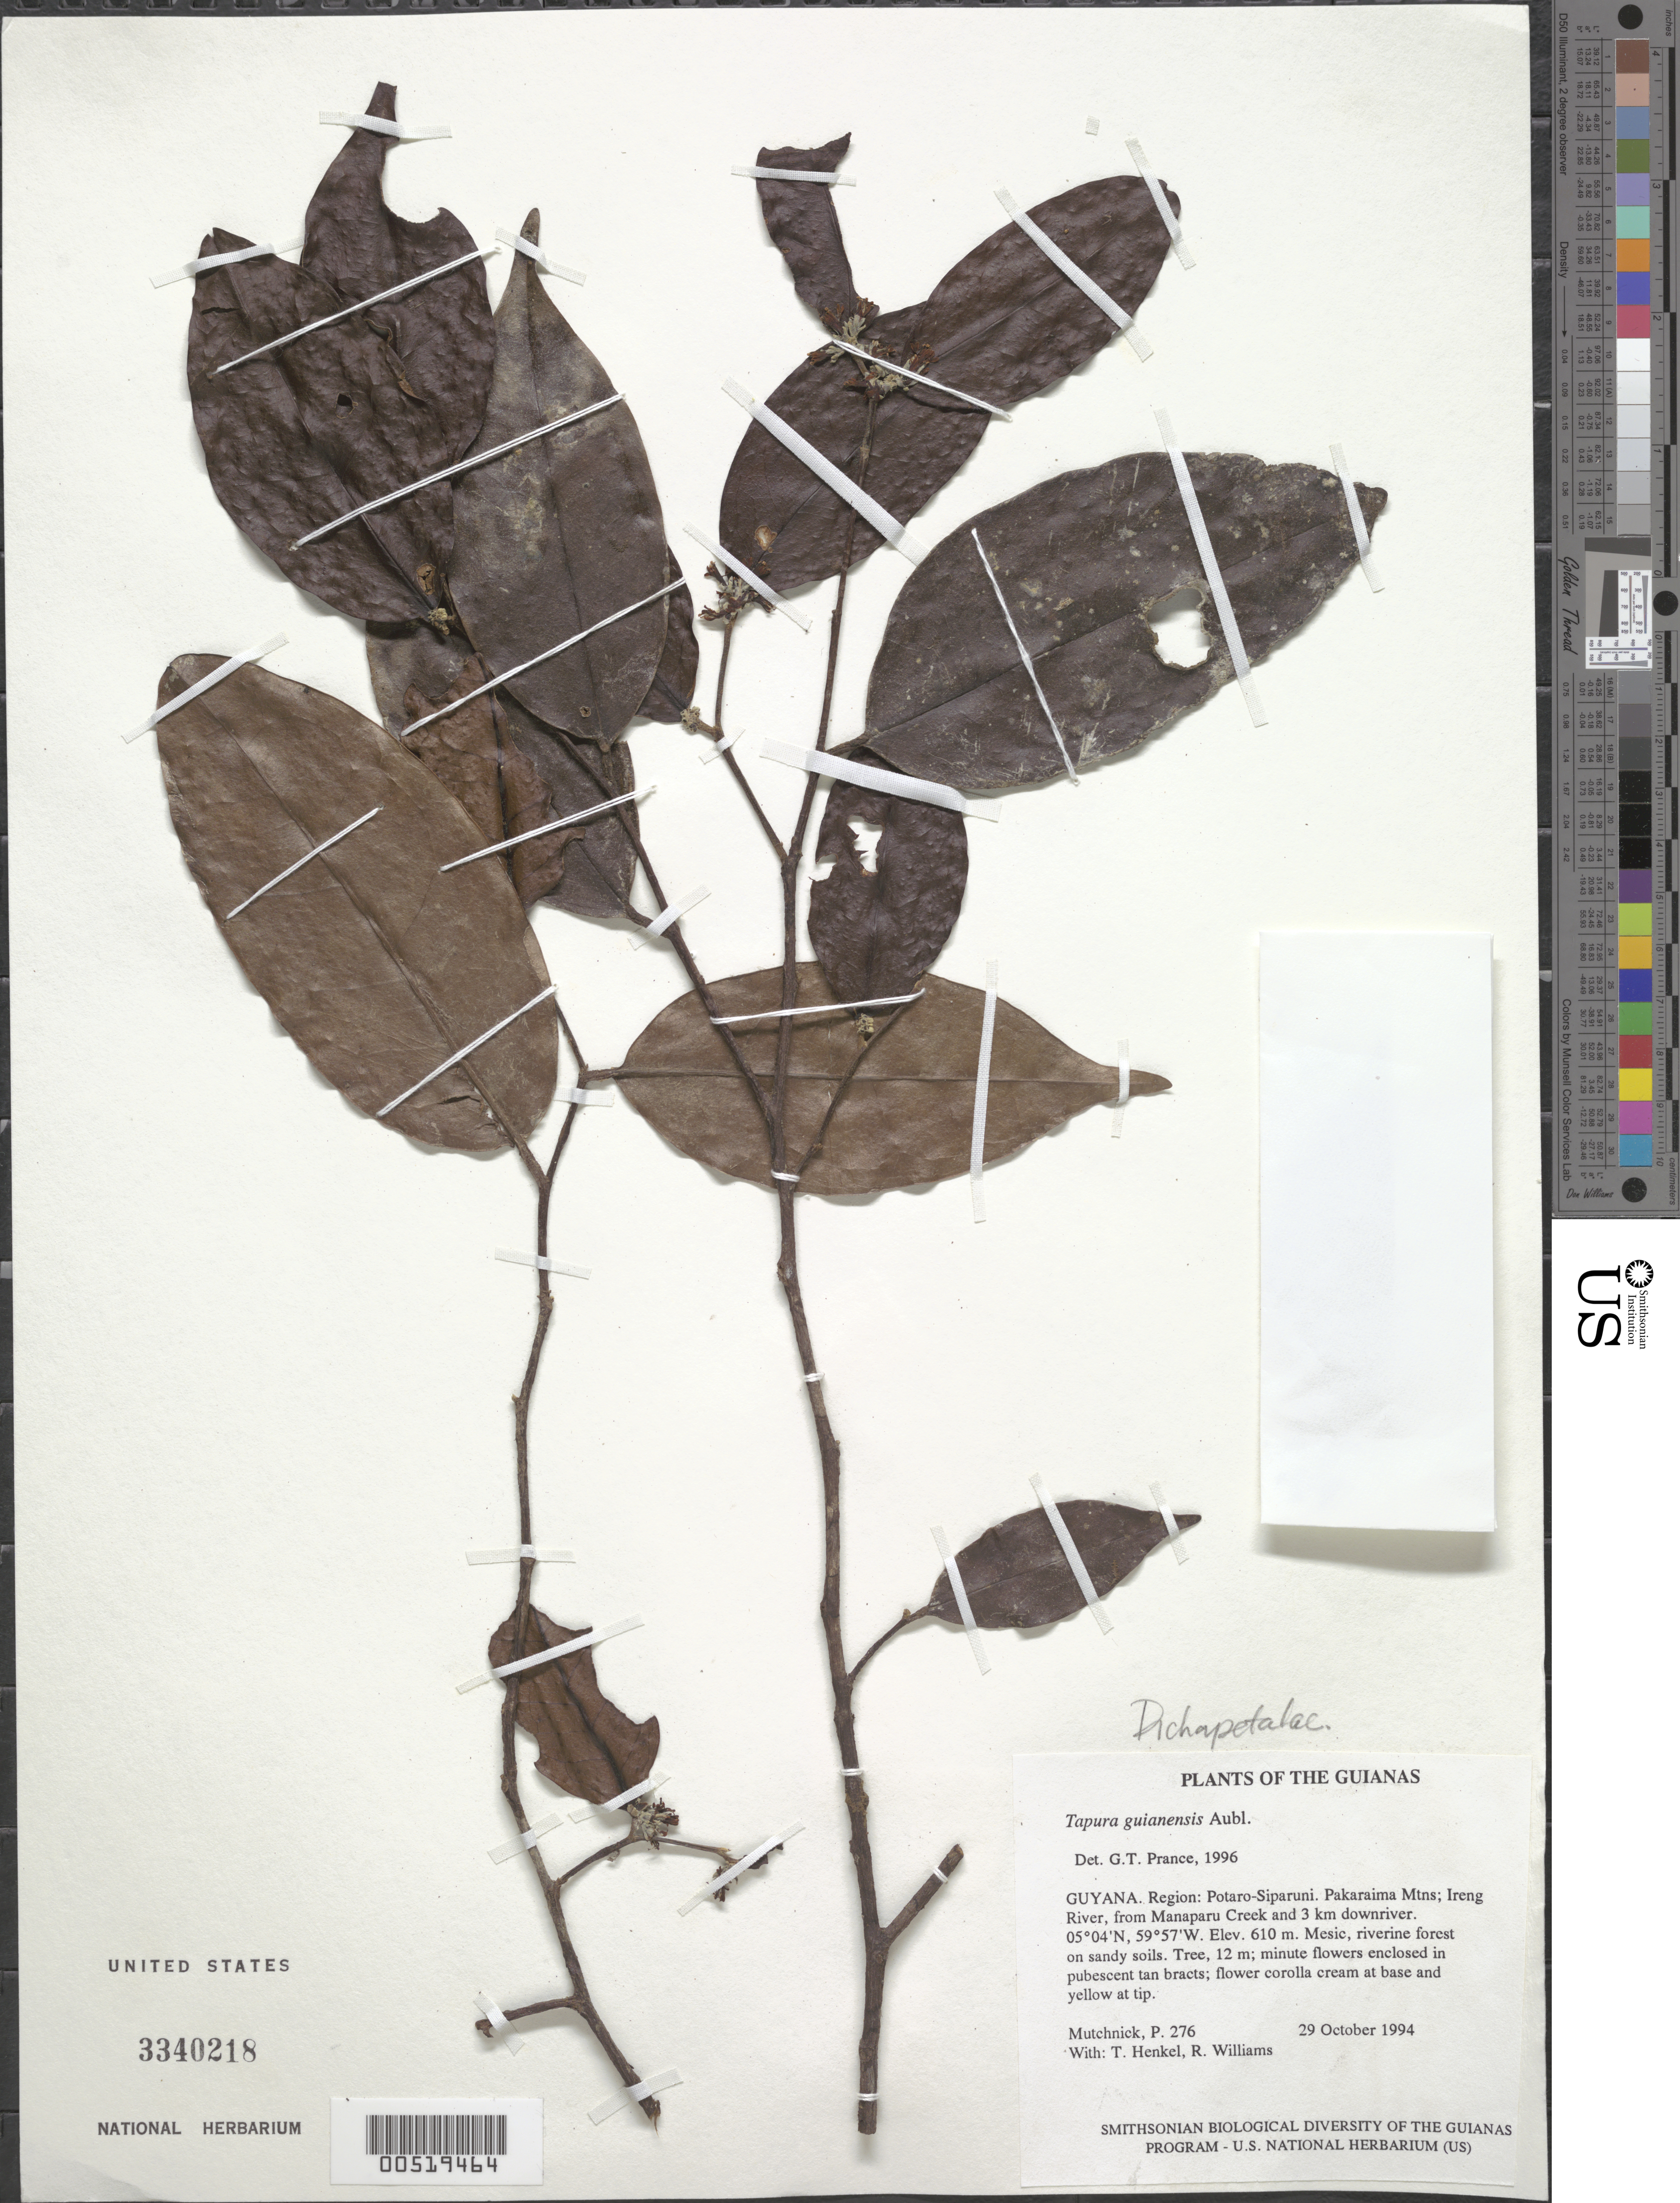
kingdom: Plantae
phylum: Tracheophyta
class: Magnoliopsida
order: Malpighiales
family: Dichapetalaceae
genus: Tapura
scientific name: Tapura guianensis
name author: Aubl.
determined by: Prance, G. T.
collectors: P. Mutchnick, T. Henkel & R. Williams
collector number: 276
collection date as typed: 29 October 1994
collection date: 1994-10-29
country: Guyana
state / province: Potaro-Siparuni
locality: Pakaraima Mtns; Ireng River, from Manaparu Creek and 3 km downriver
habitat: Mesic, riverine forest on sandy soils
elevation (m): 610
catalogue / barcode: US 3340218